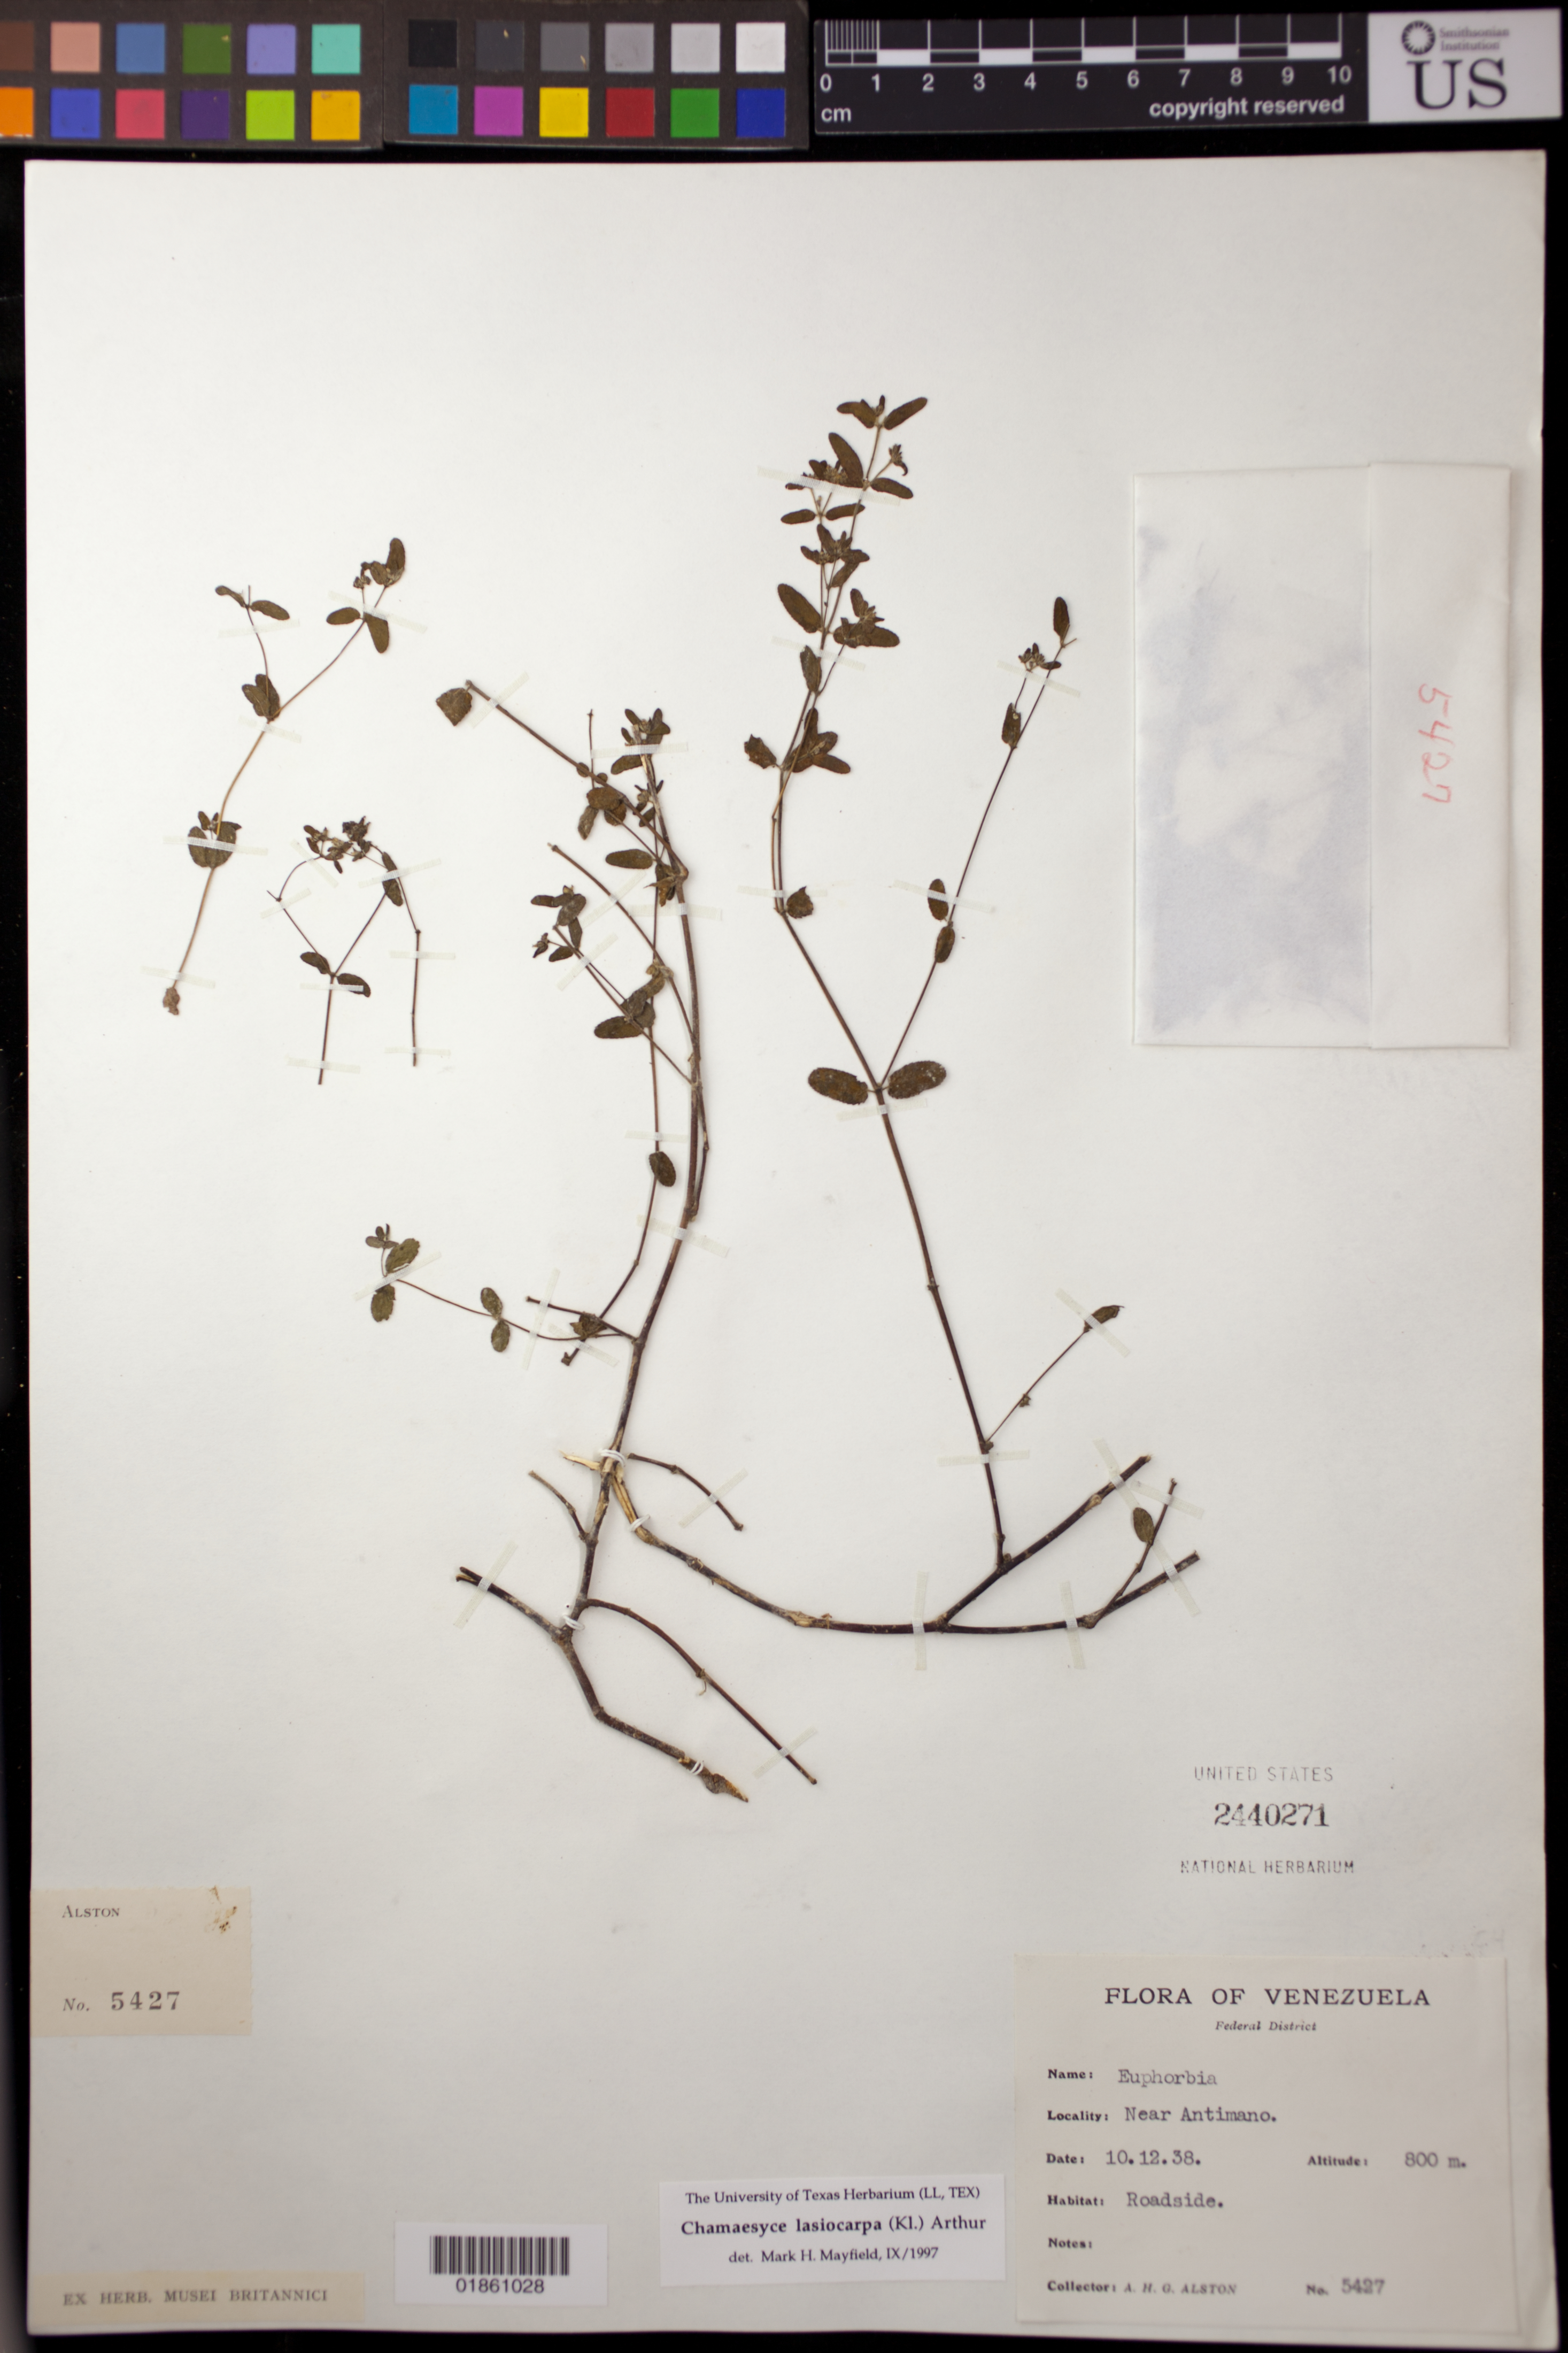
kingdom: Plantae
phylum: Tracheophyta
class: Magnoliopsida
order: Malpighiales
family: Euphorbiaceae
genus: Euphorbia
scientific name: Euphorbia hypericifolia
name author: L.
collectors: A. H. Alston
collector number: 5427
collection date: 1938-12-10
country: Venezuela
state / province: Distrito Federal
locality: Federal District. Near Antimano.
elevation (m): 800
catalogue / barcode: US 2440271